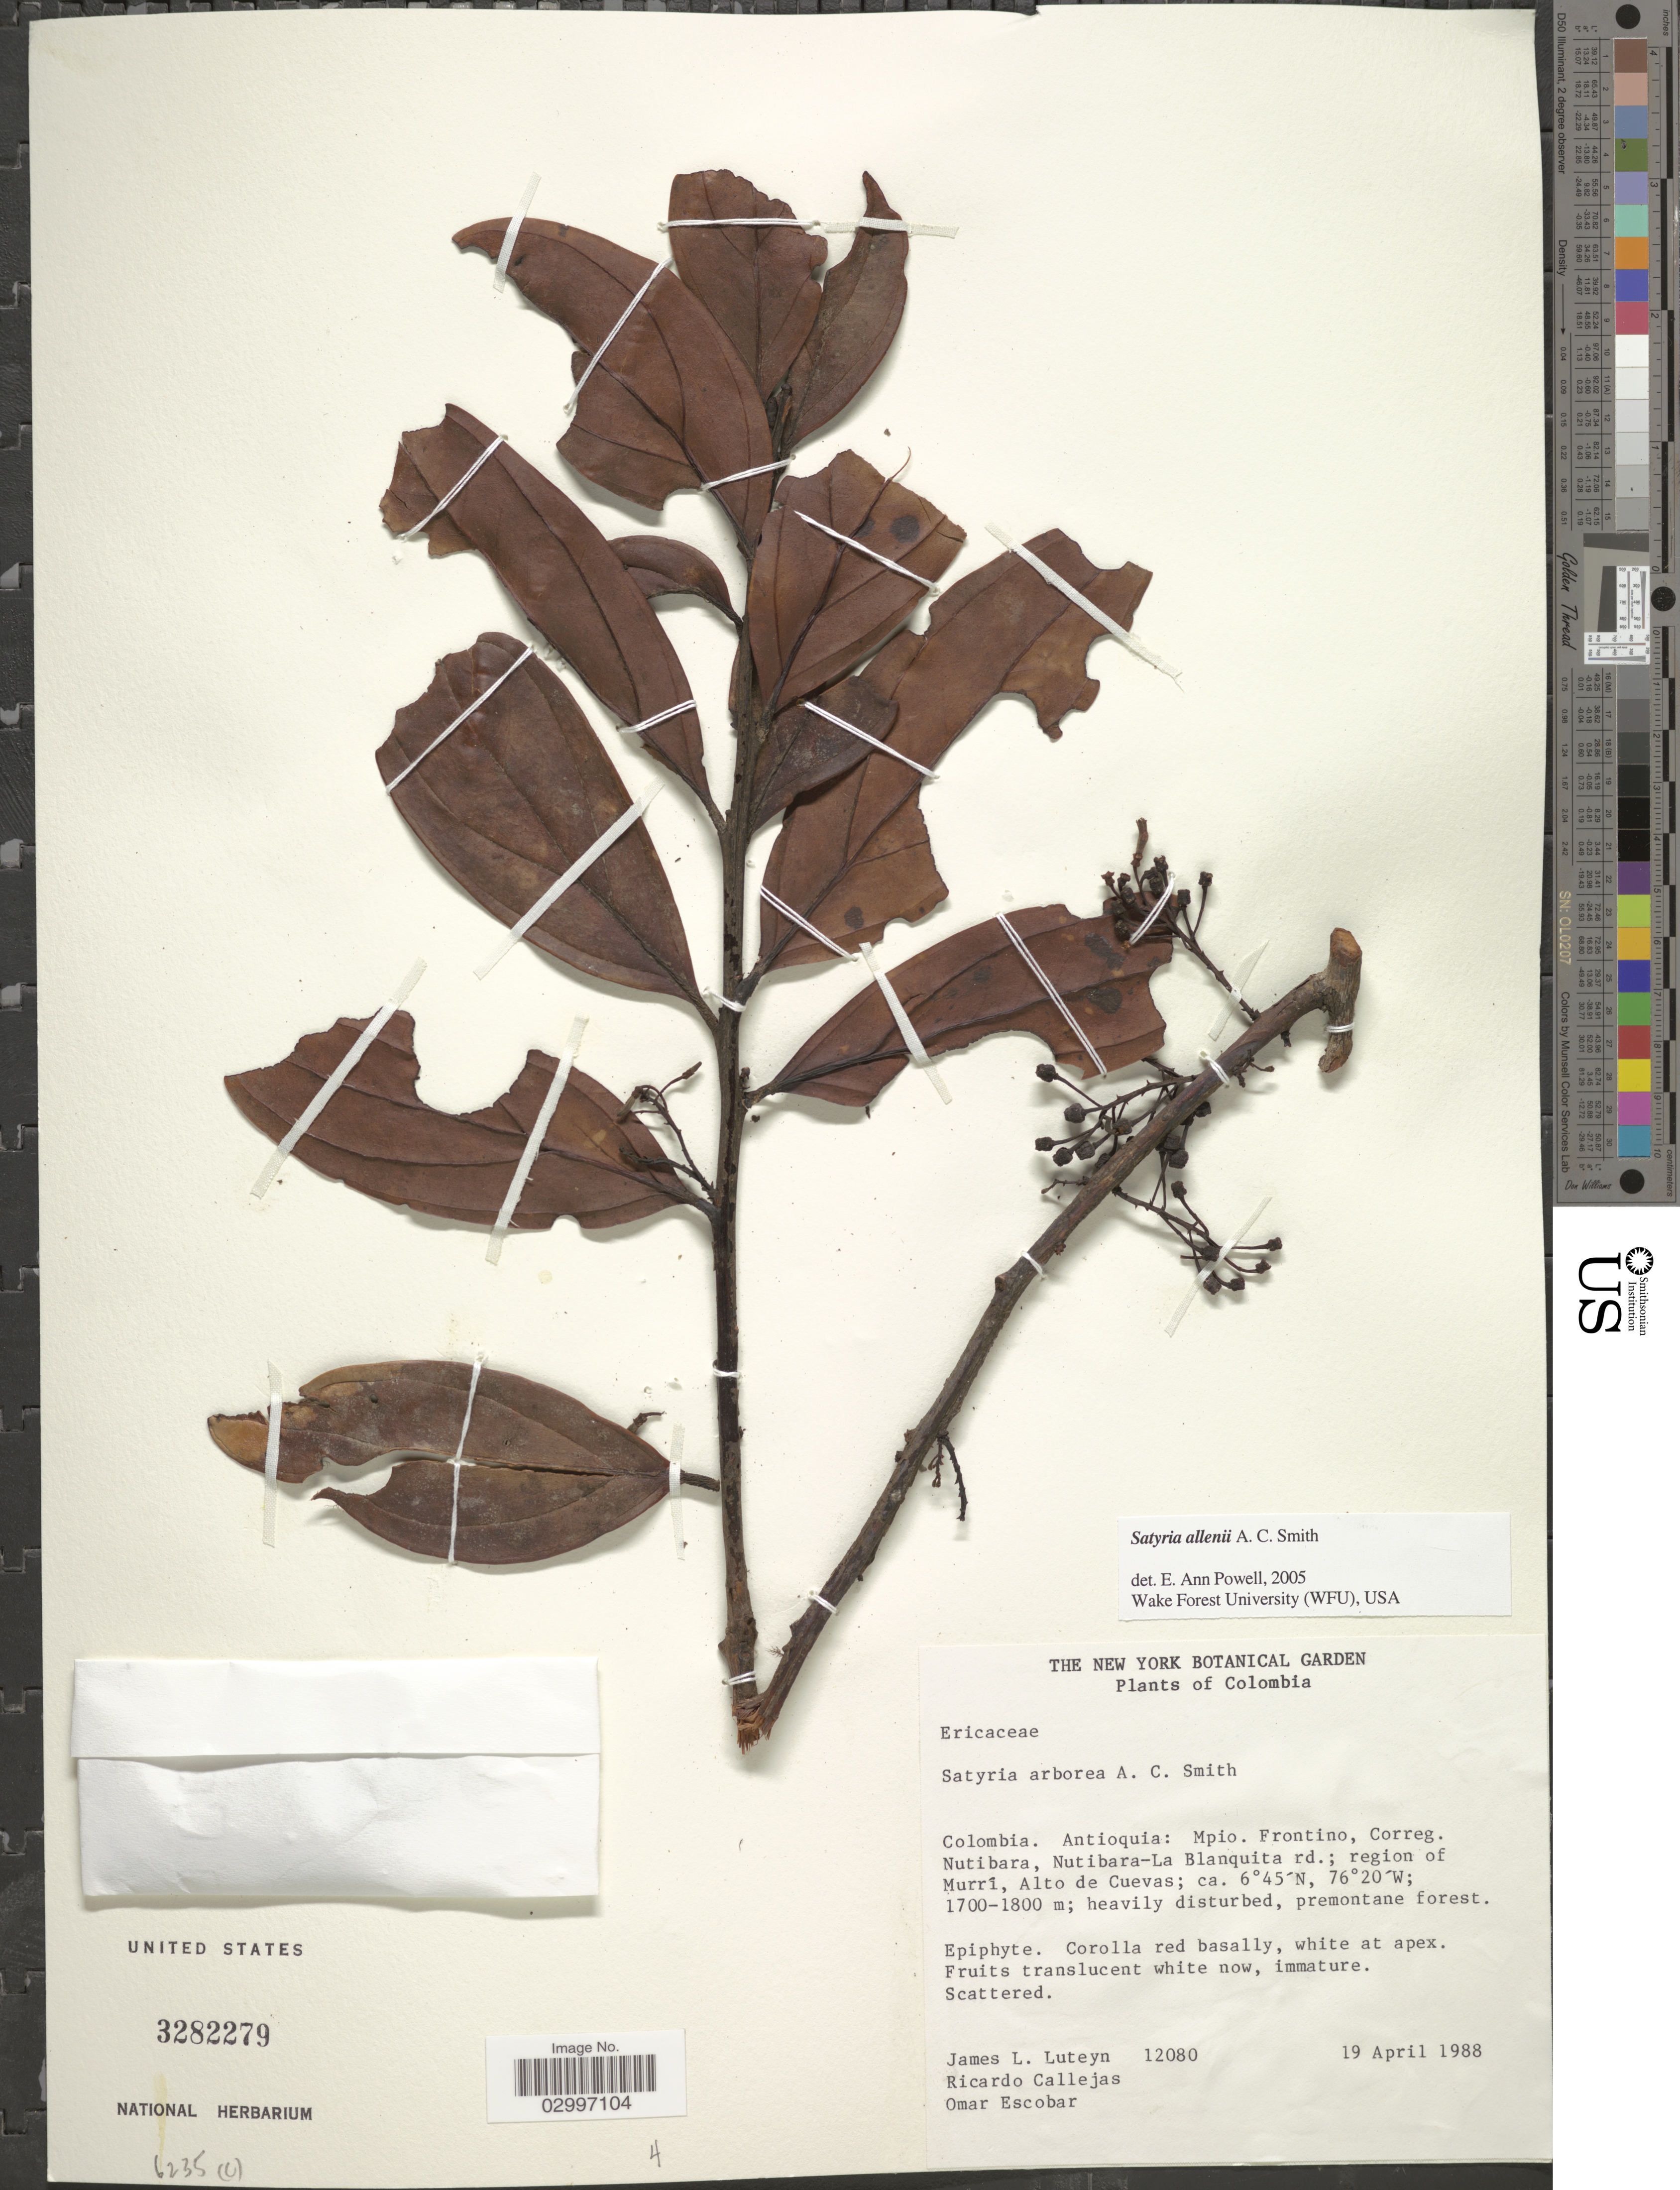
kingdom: Plantae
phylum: Tracheophyta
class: Magnoliopsida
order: Ericales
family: Ericaceae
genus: Satyria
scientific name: Satyria allenii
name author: A.C. Sm.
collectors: J. Luteyn, R. Callejas & O. D. Escobar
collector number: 12080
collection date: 1988-04-19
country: Colombia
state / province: Antioquia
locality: Mpio. Frontino, Correg. Nutibara, Nutibara-La Blanquita rd.; region of Murrí, Alto de Cuevas.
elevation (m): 1700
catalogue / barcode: US 3282279